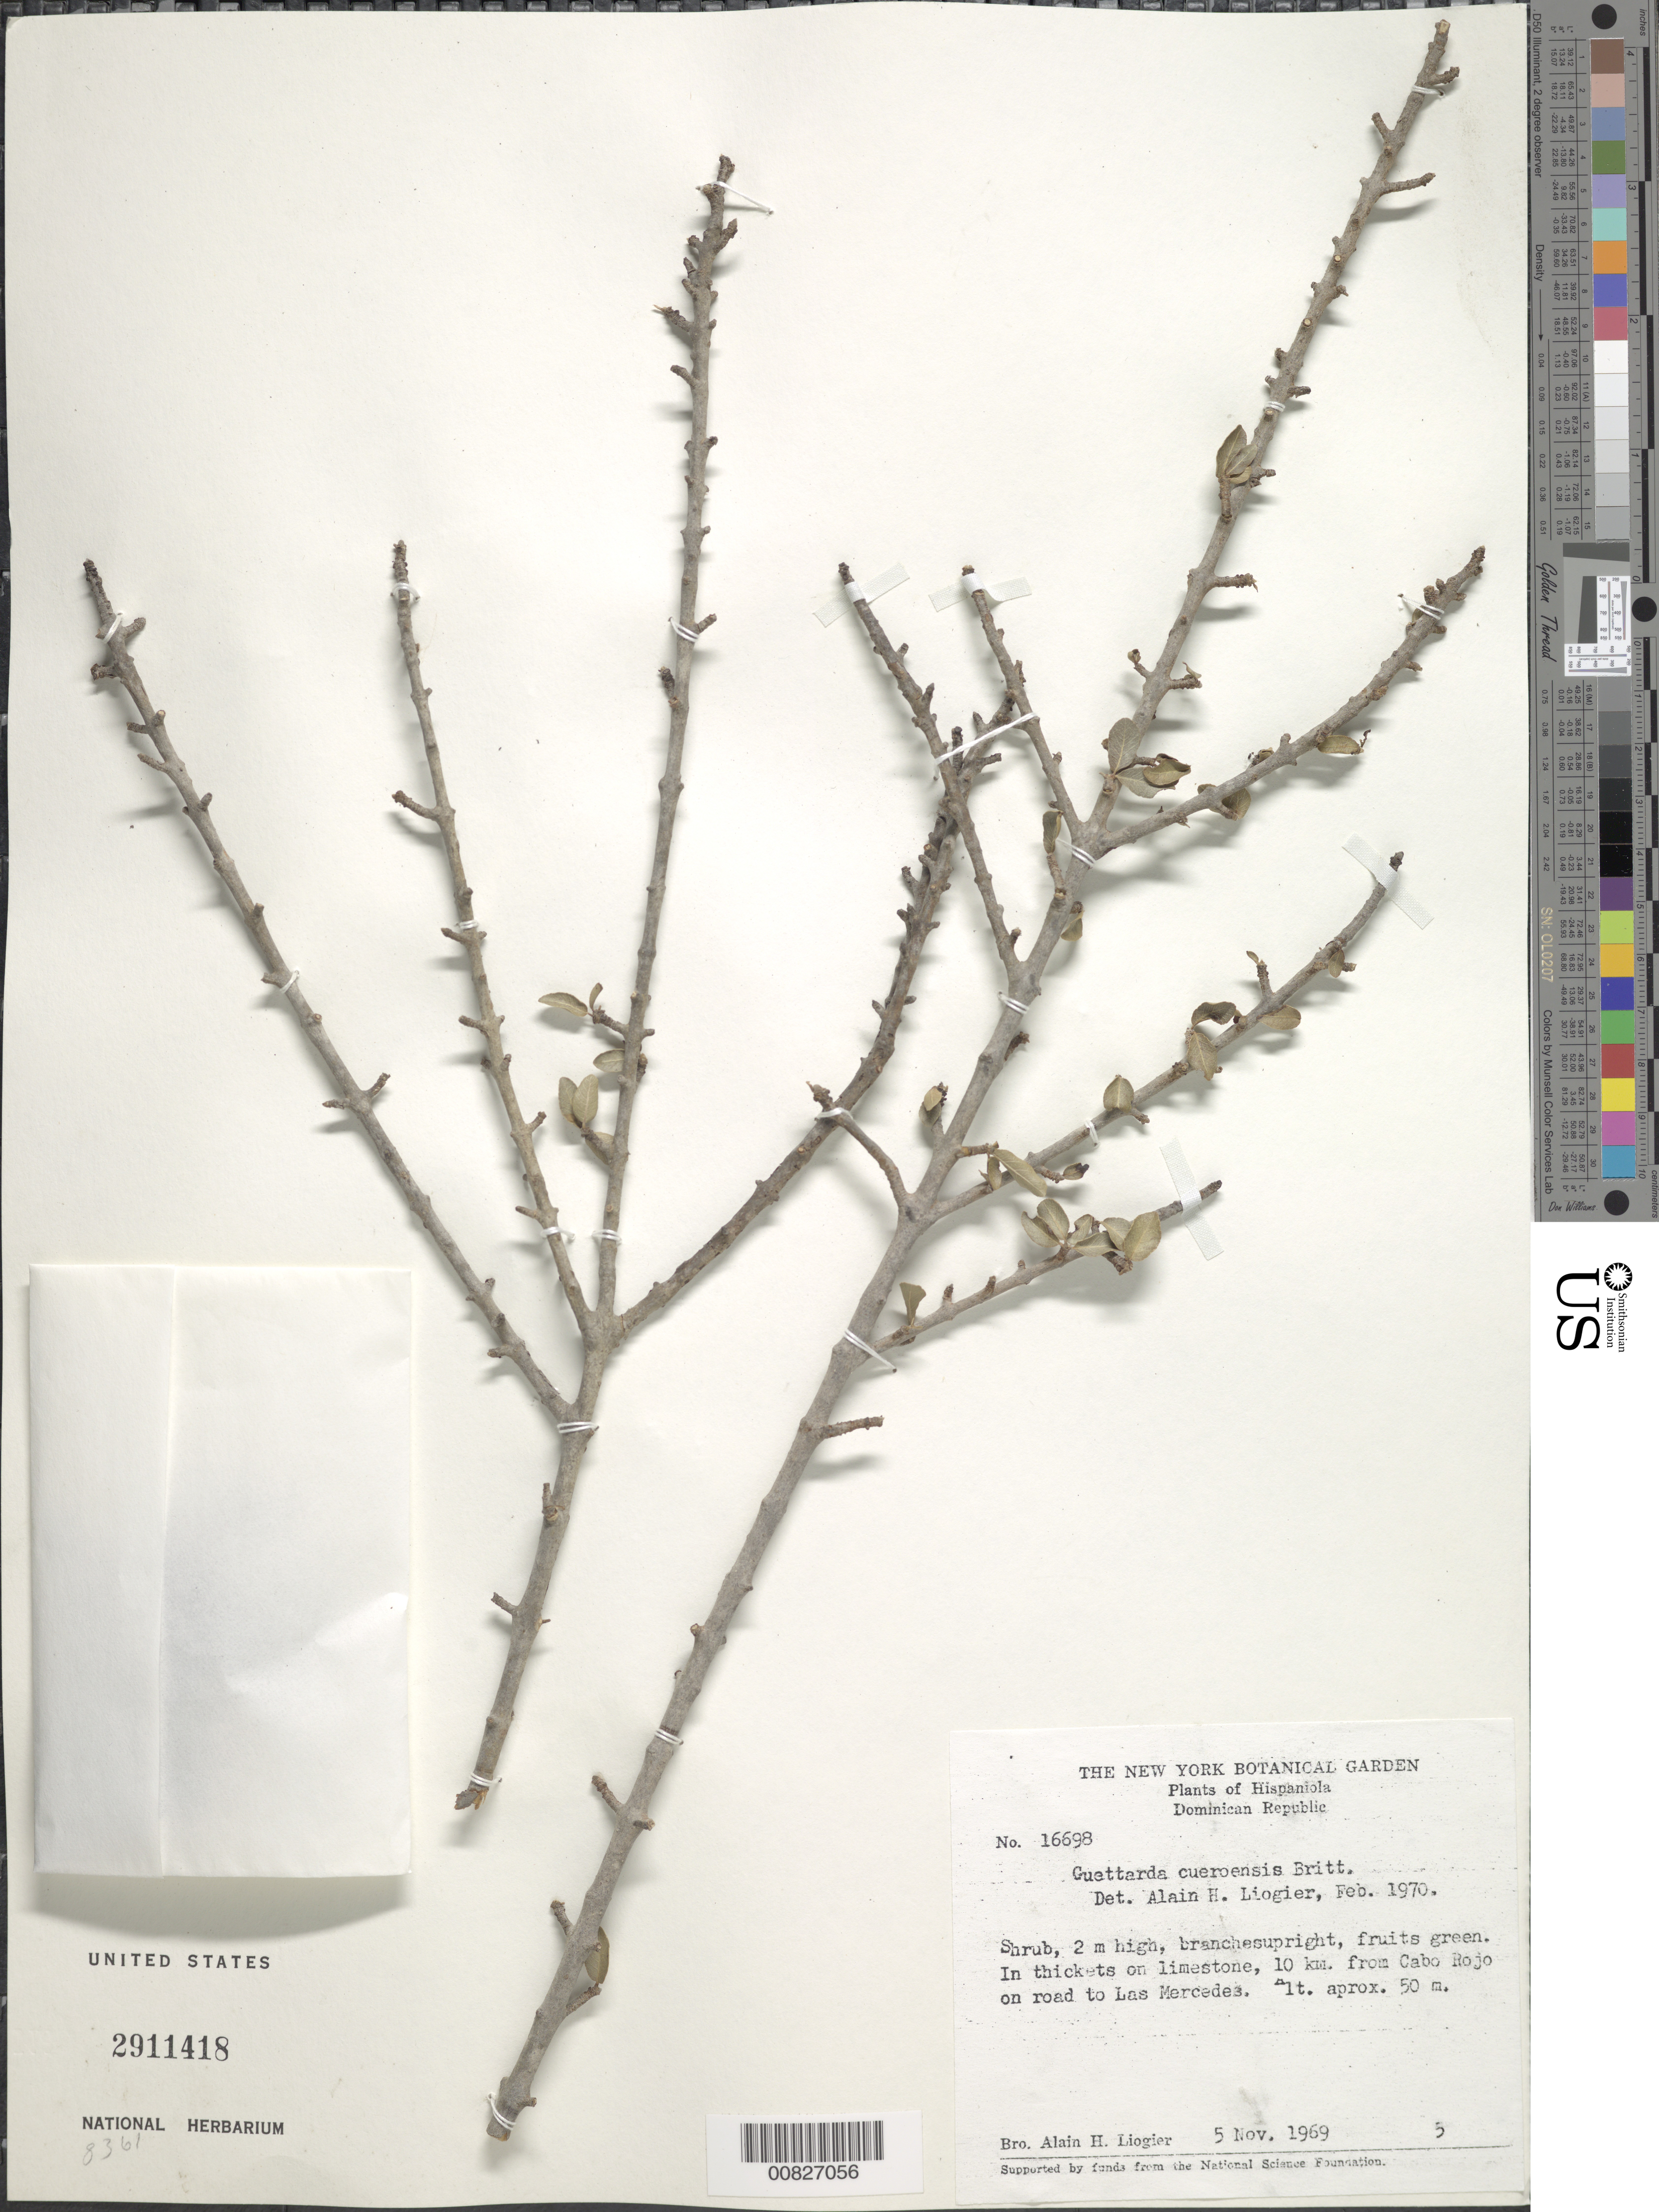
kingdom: Plantae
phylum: Tracheophyta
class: Magnoliopsida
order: Gentianales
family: Rubiaceae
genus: Guettarda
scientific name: Guettarda cueroensis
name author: Britton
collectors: A. H. Liogier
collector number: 16698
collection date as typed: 05 Nov 1969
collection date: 1969-11-05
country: Dominican Republic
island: Hispaniola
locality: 10 km from Cabo Rojo on road to Las Mercedes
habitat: On limestone in thickets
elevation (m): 50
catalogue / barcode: US 2911418